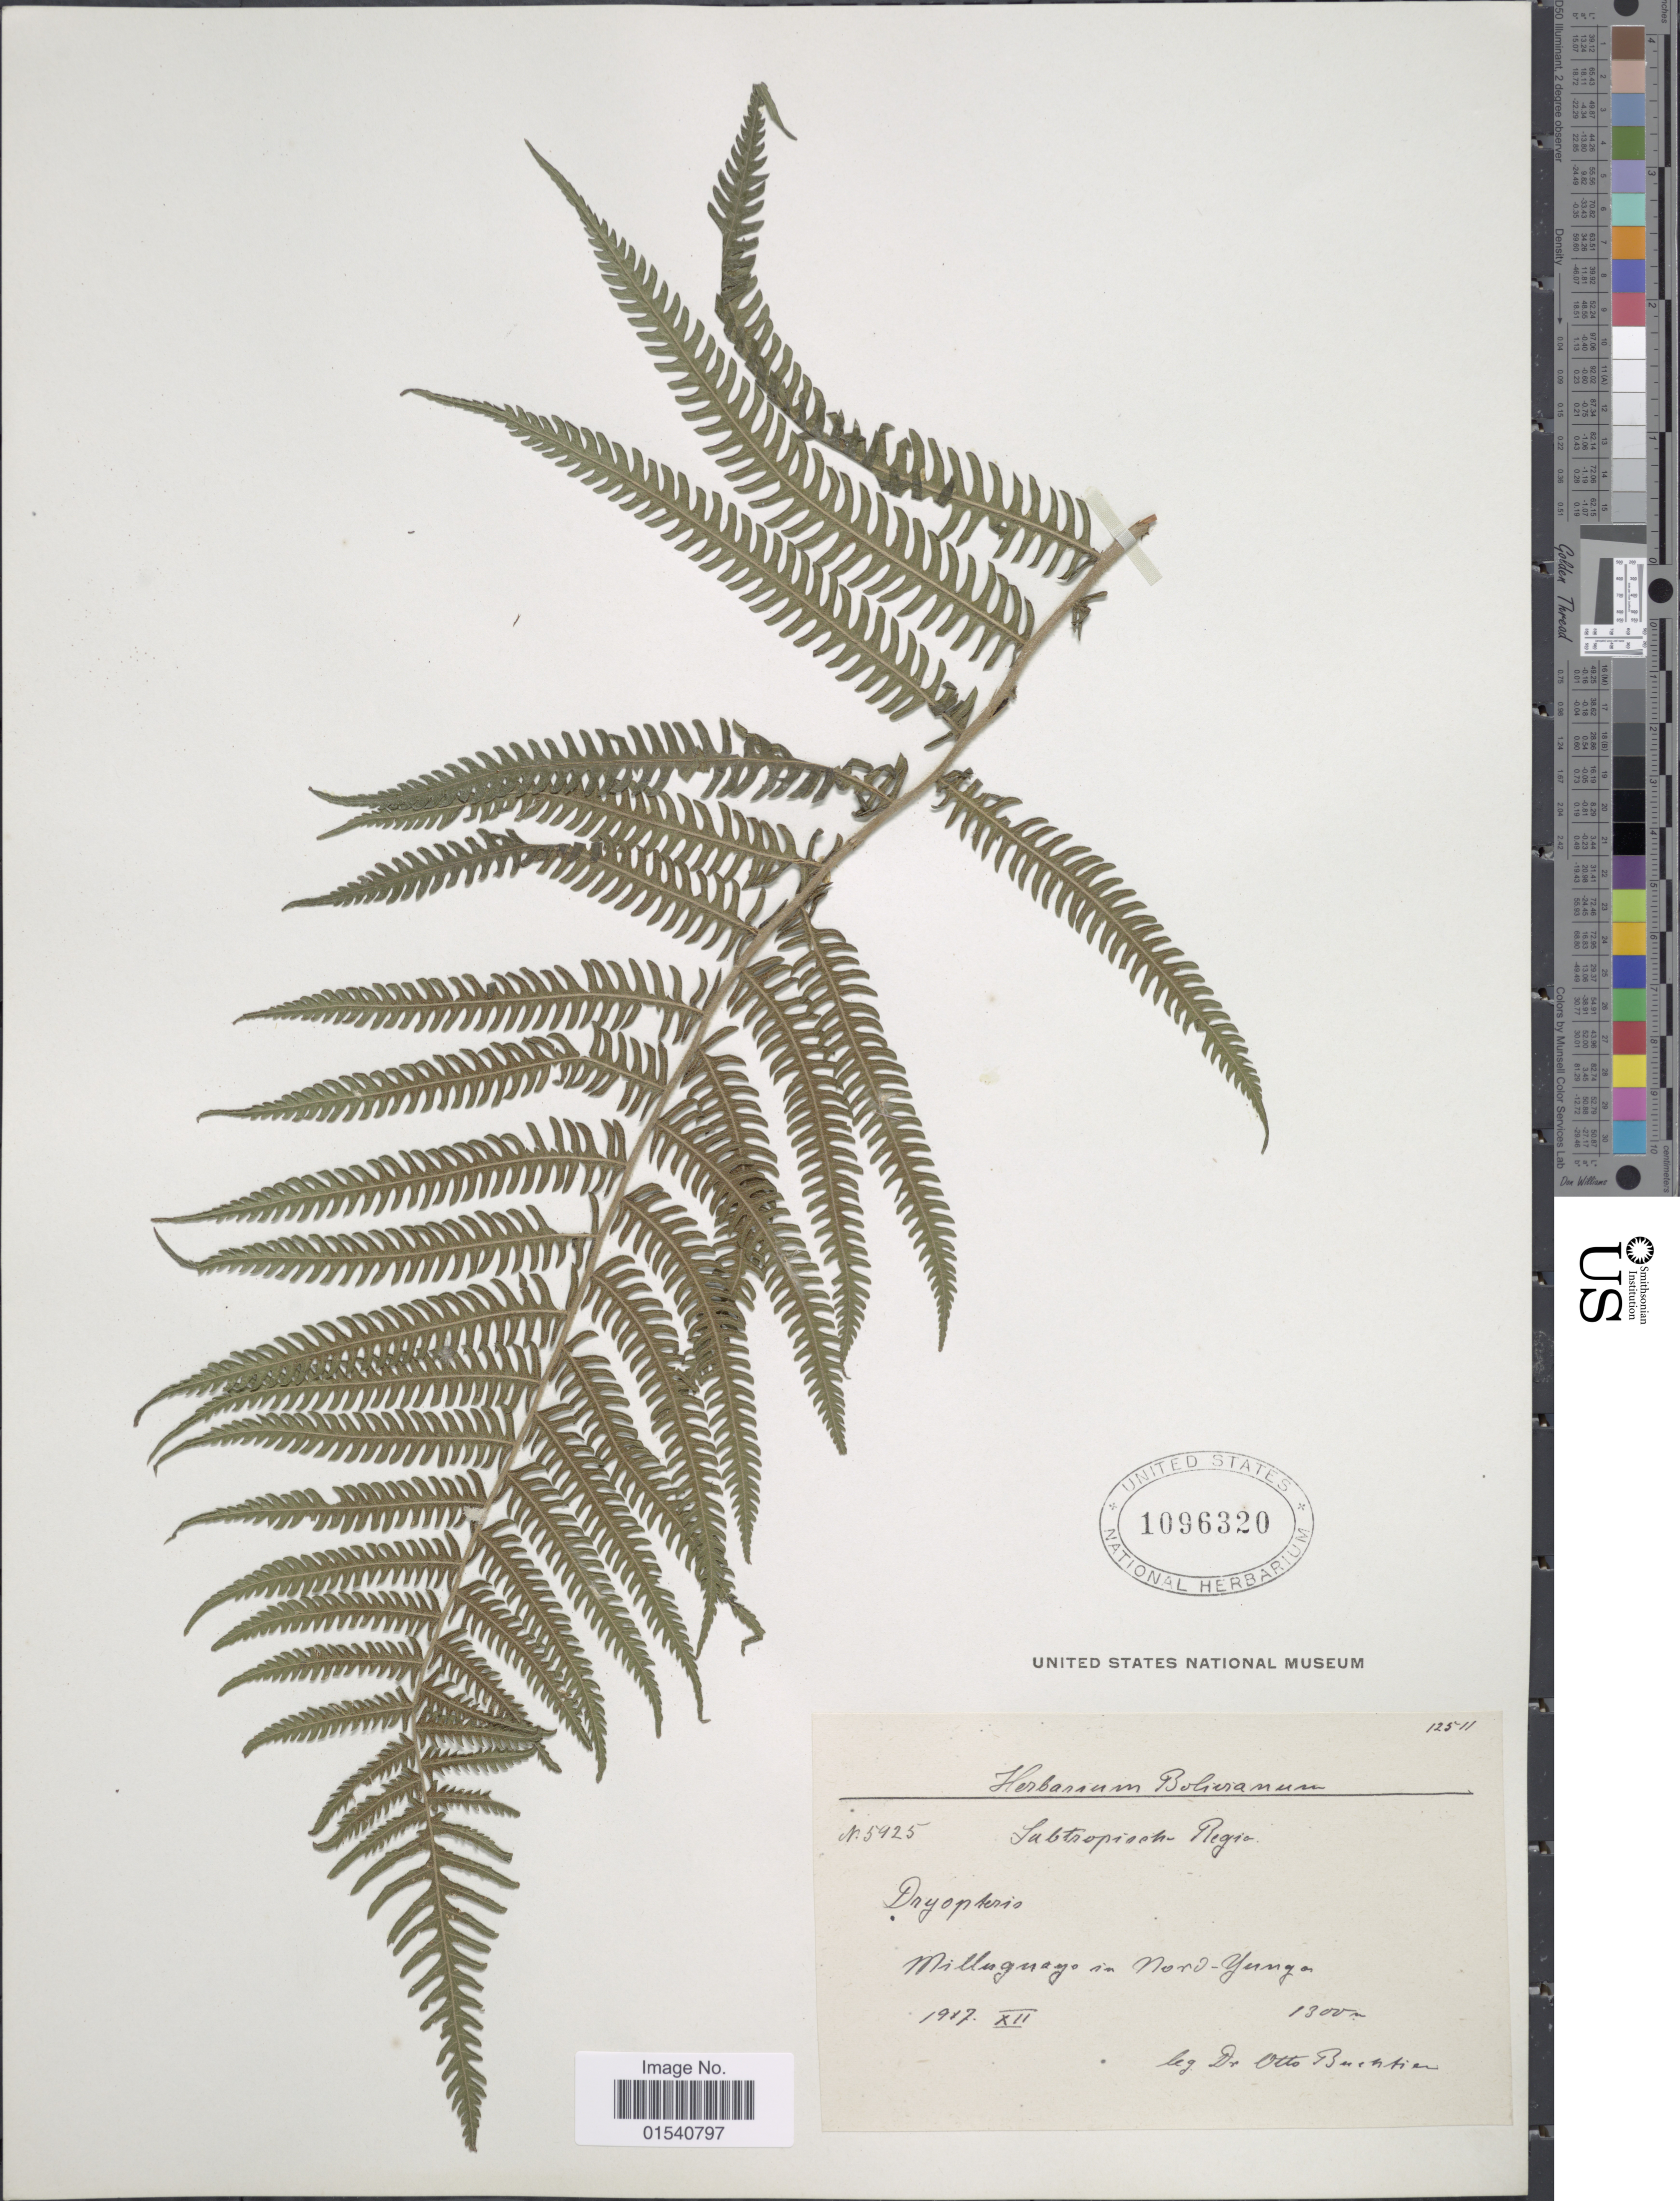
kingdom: Plantae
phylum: Tracheophyta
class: Polypodiopsida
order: Polypodiales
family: Thelypteridaceae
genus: Amauropelta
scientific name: Amauropelta rudis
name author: (Kunze) Pic. Serm.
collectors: O. Buchtien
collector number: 5925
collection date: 1917-12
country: Bolivia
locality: Milluguayo in Nord-Yungas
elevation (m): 1300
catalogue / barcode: US 1096320